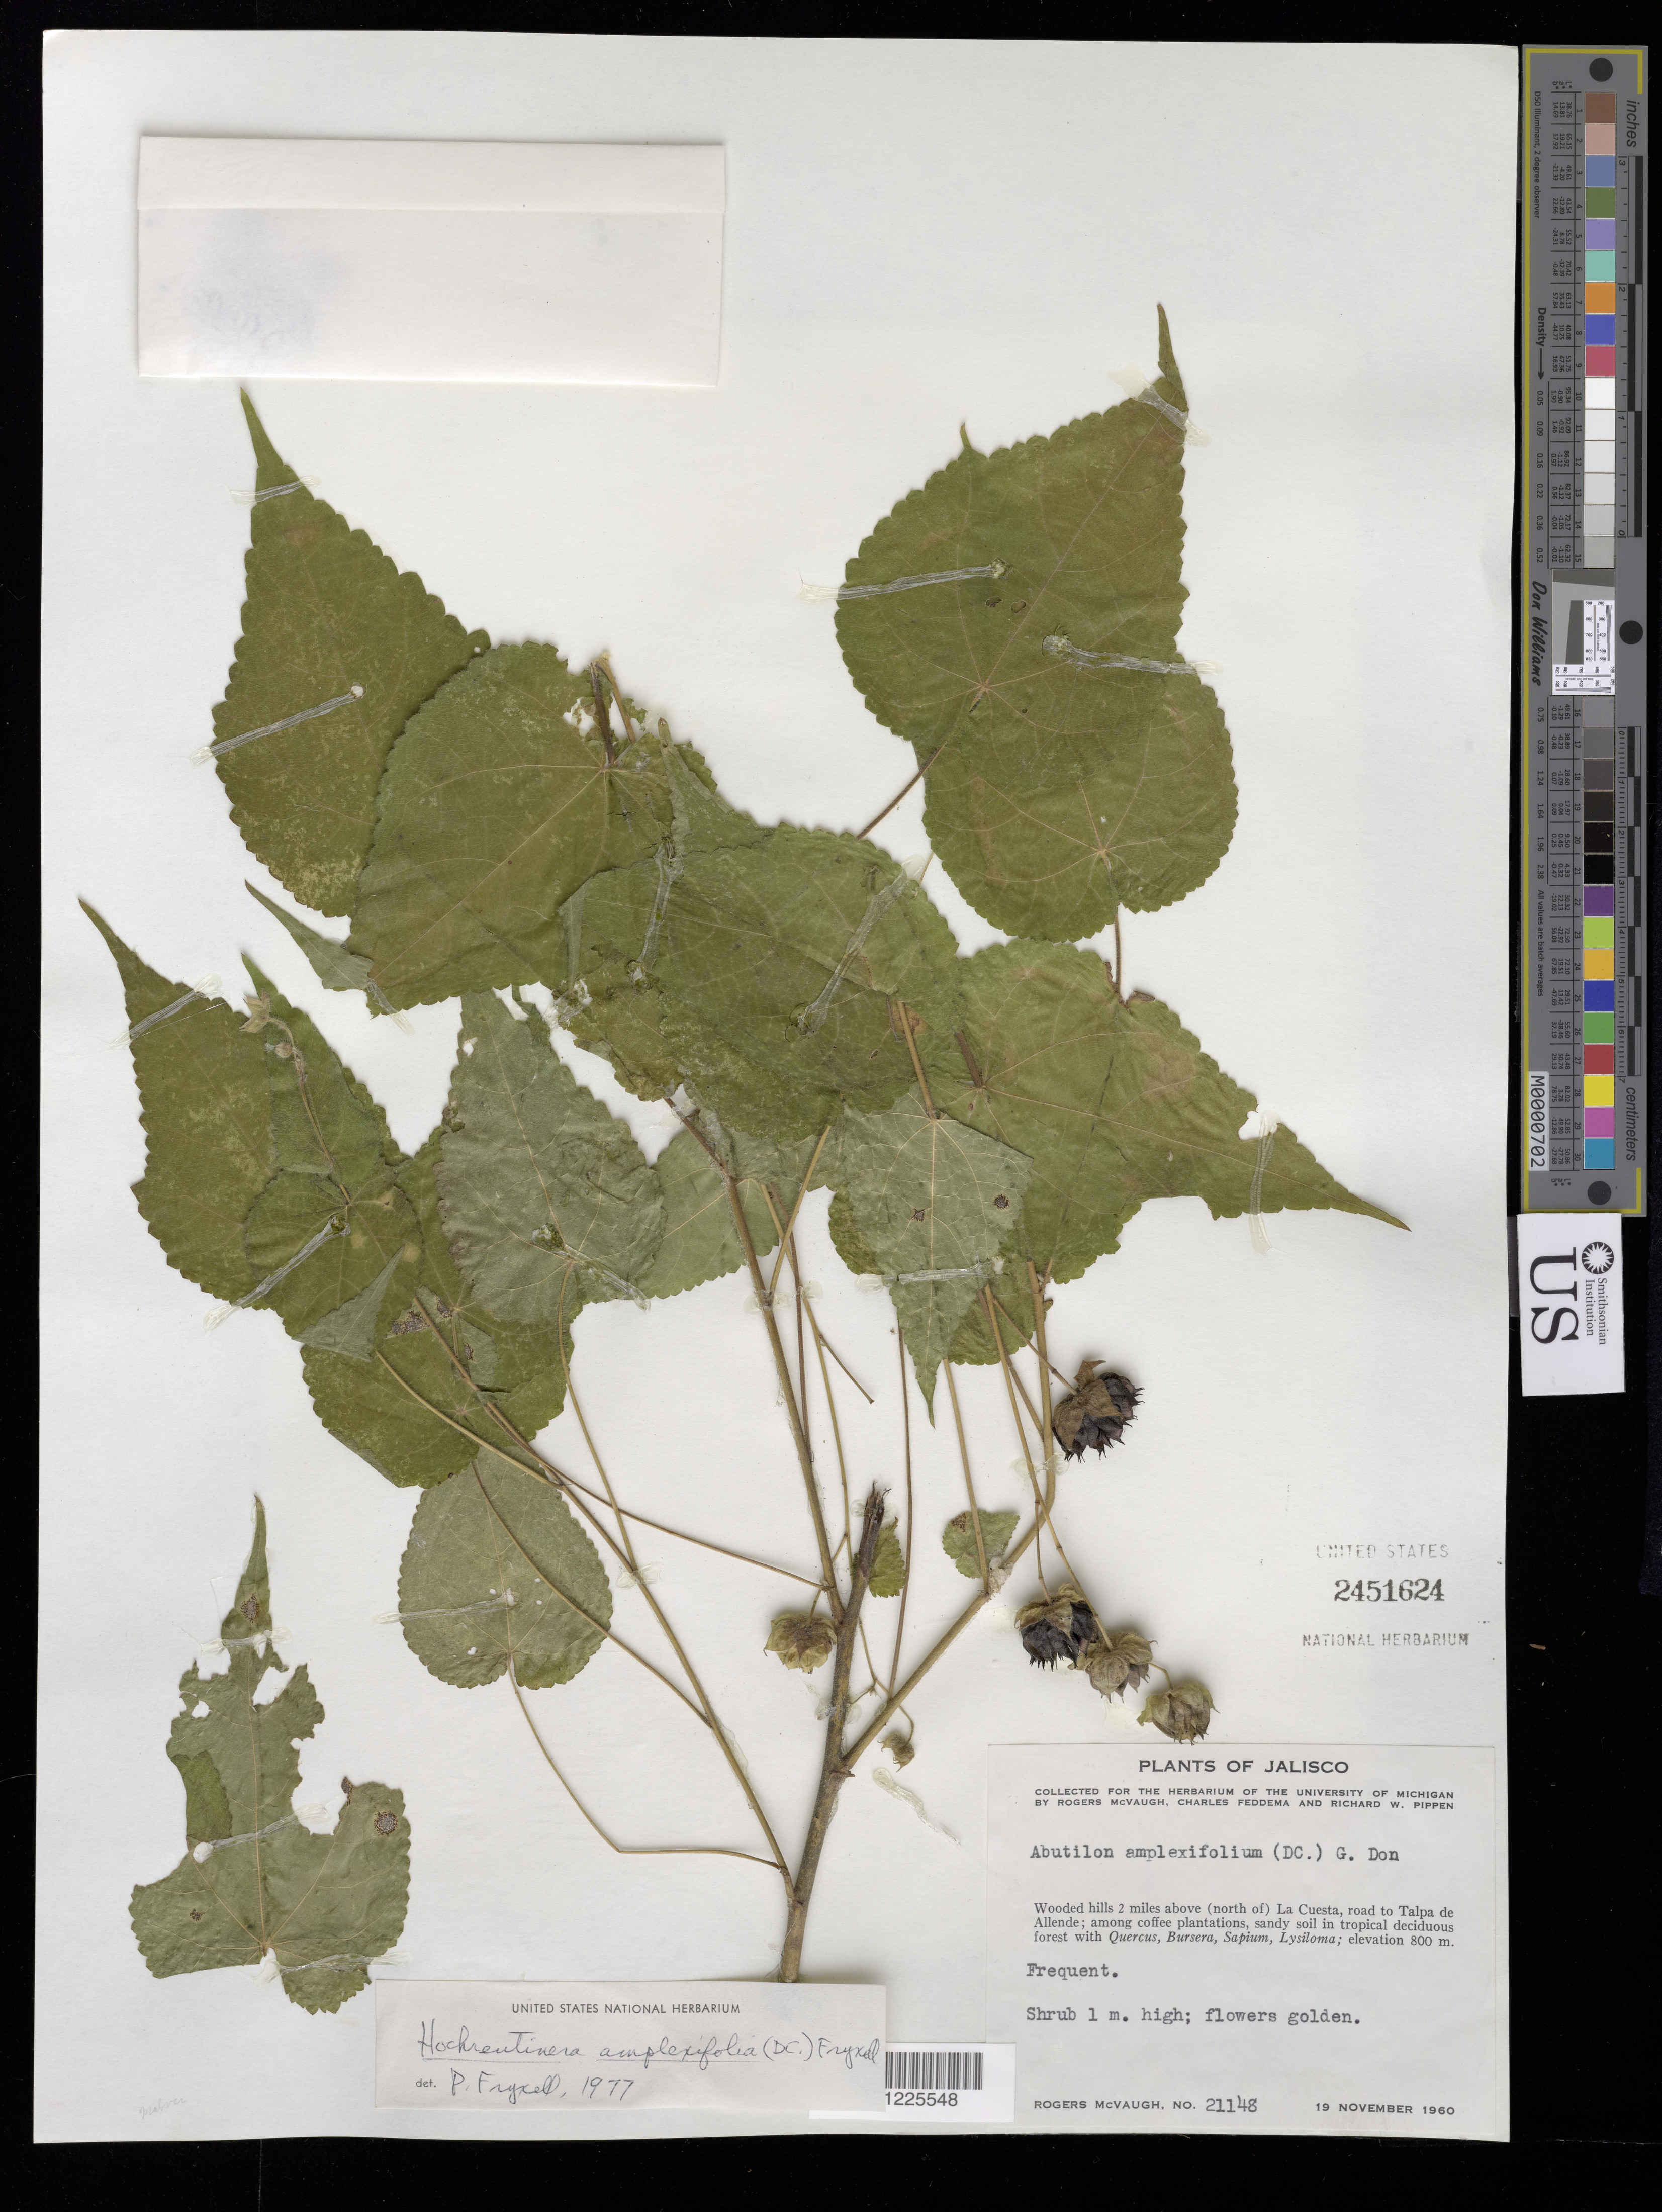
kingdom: Plantae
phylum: Tracheophyta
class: Magnoliopsida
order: Malvales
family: Malvaceae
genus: Hochreutinera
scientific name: Hochreutinera amplexifolia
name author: (DC.) Fryxell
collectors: R. McVaugh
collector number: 21148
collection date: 1960-11-19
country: Mexico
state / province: Jalisco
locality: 2 mi above (N of) La Cuesta, road to Talpa de Allende; among coffee plantations.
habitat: Sandy soil in tropical deciduous forest. Wooded hills. Shrub.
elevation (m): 800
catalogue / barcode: US 2451624